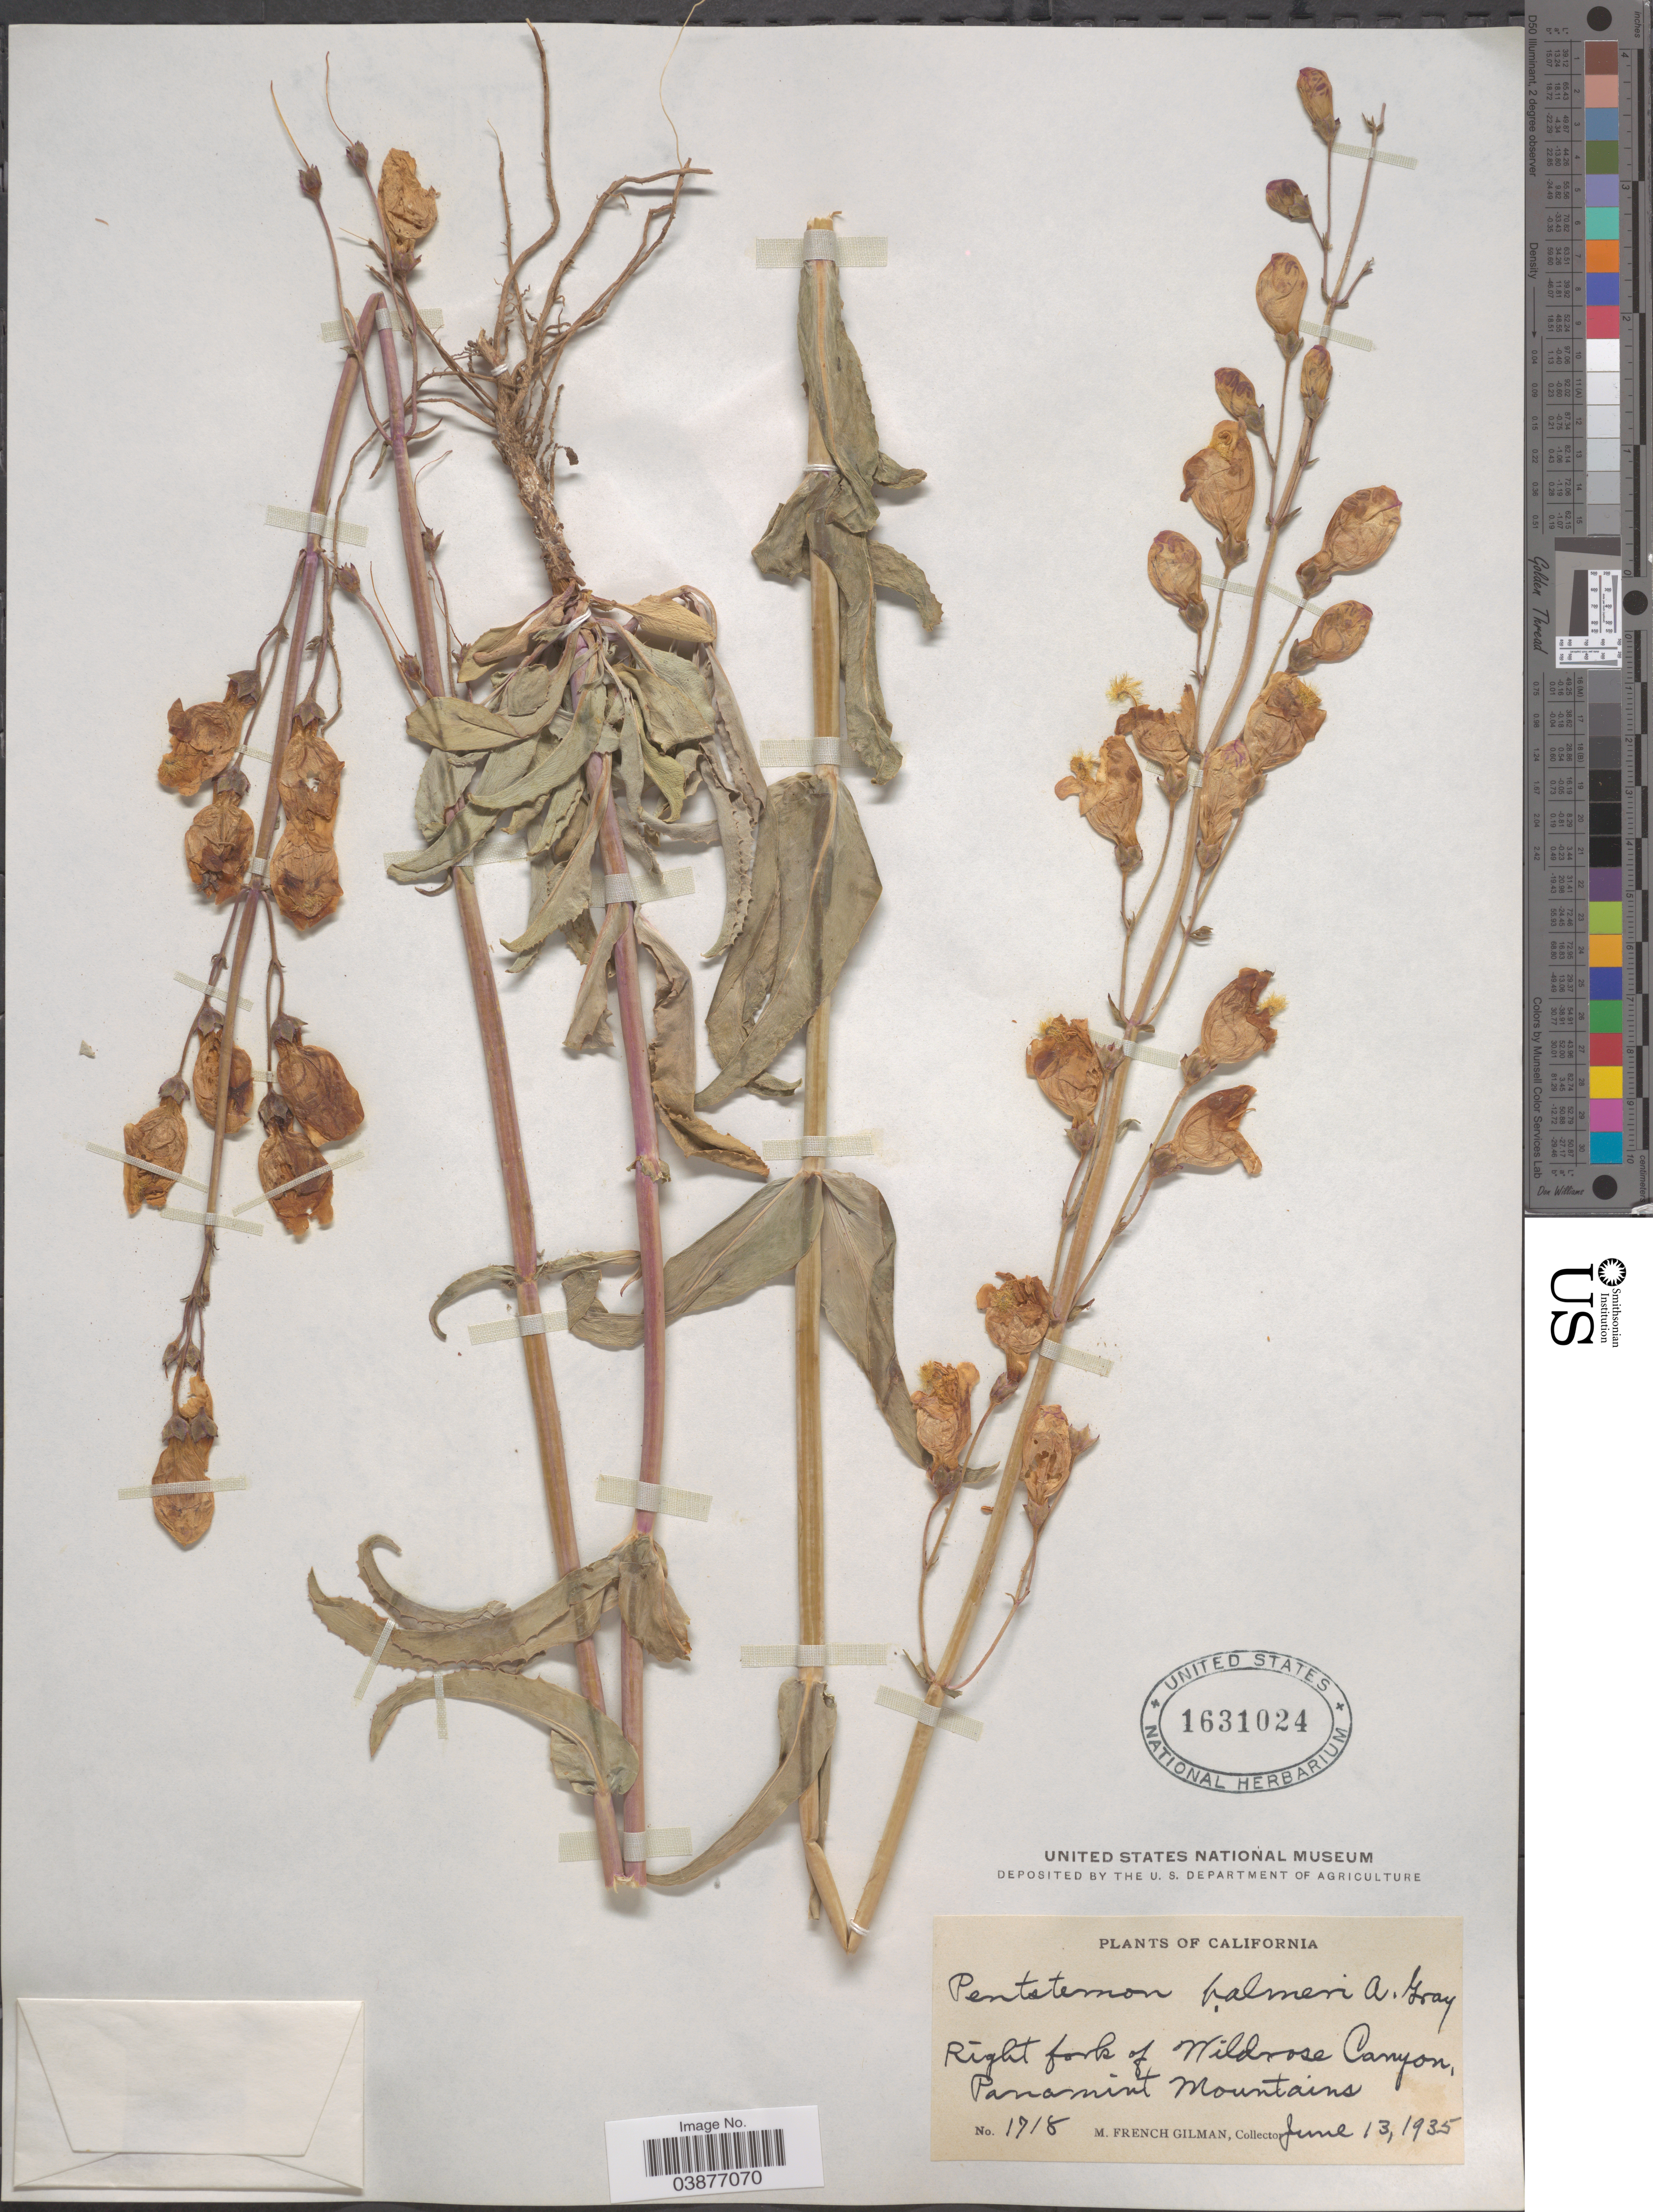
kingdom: Plantae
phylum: Tracheophyta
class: Magnoliopsida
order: Lamiales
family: Plantaginaceae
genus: Penstemon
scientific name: Penstemon palmeri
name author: A. Gray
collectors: M. F. Gilman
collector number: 1718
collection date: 1935-06-13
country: United States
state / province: California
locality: Right fork of Wildrose Canyon, Panamint Mountains.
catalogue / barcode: US 1631024